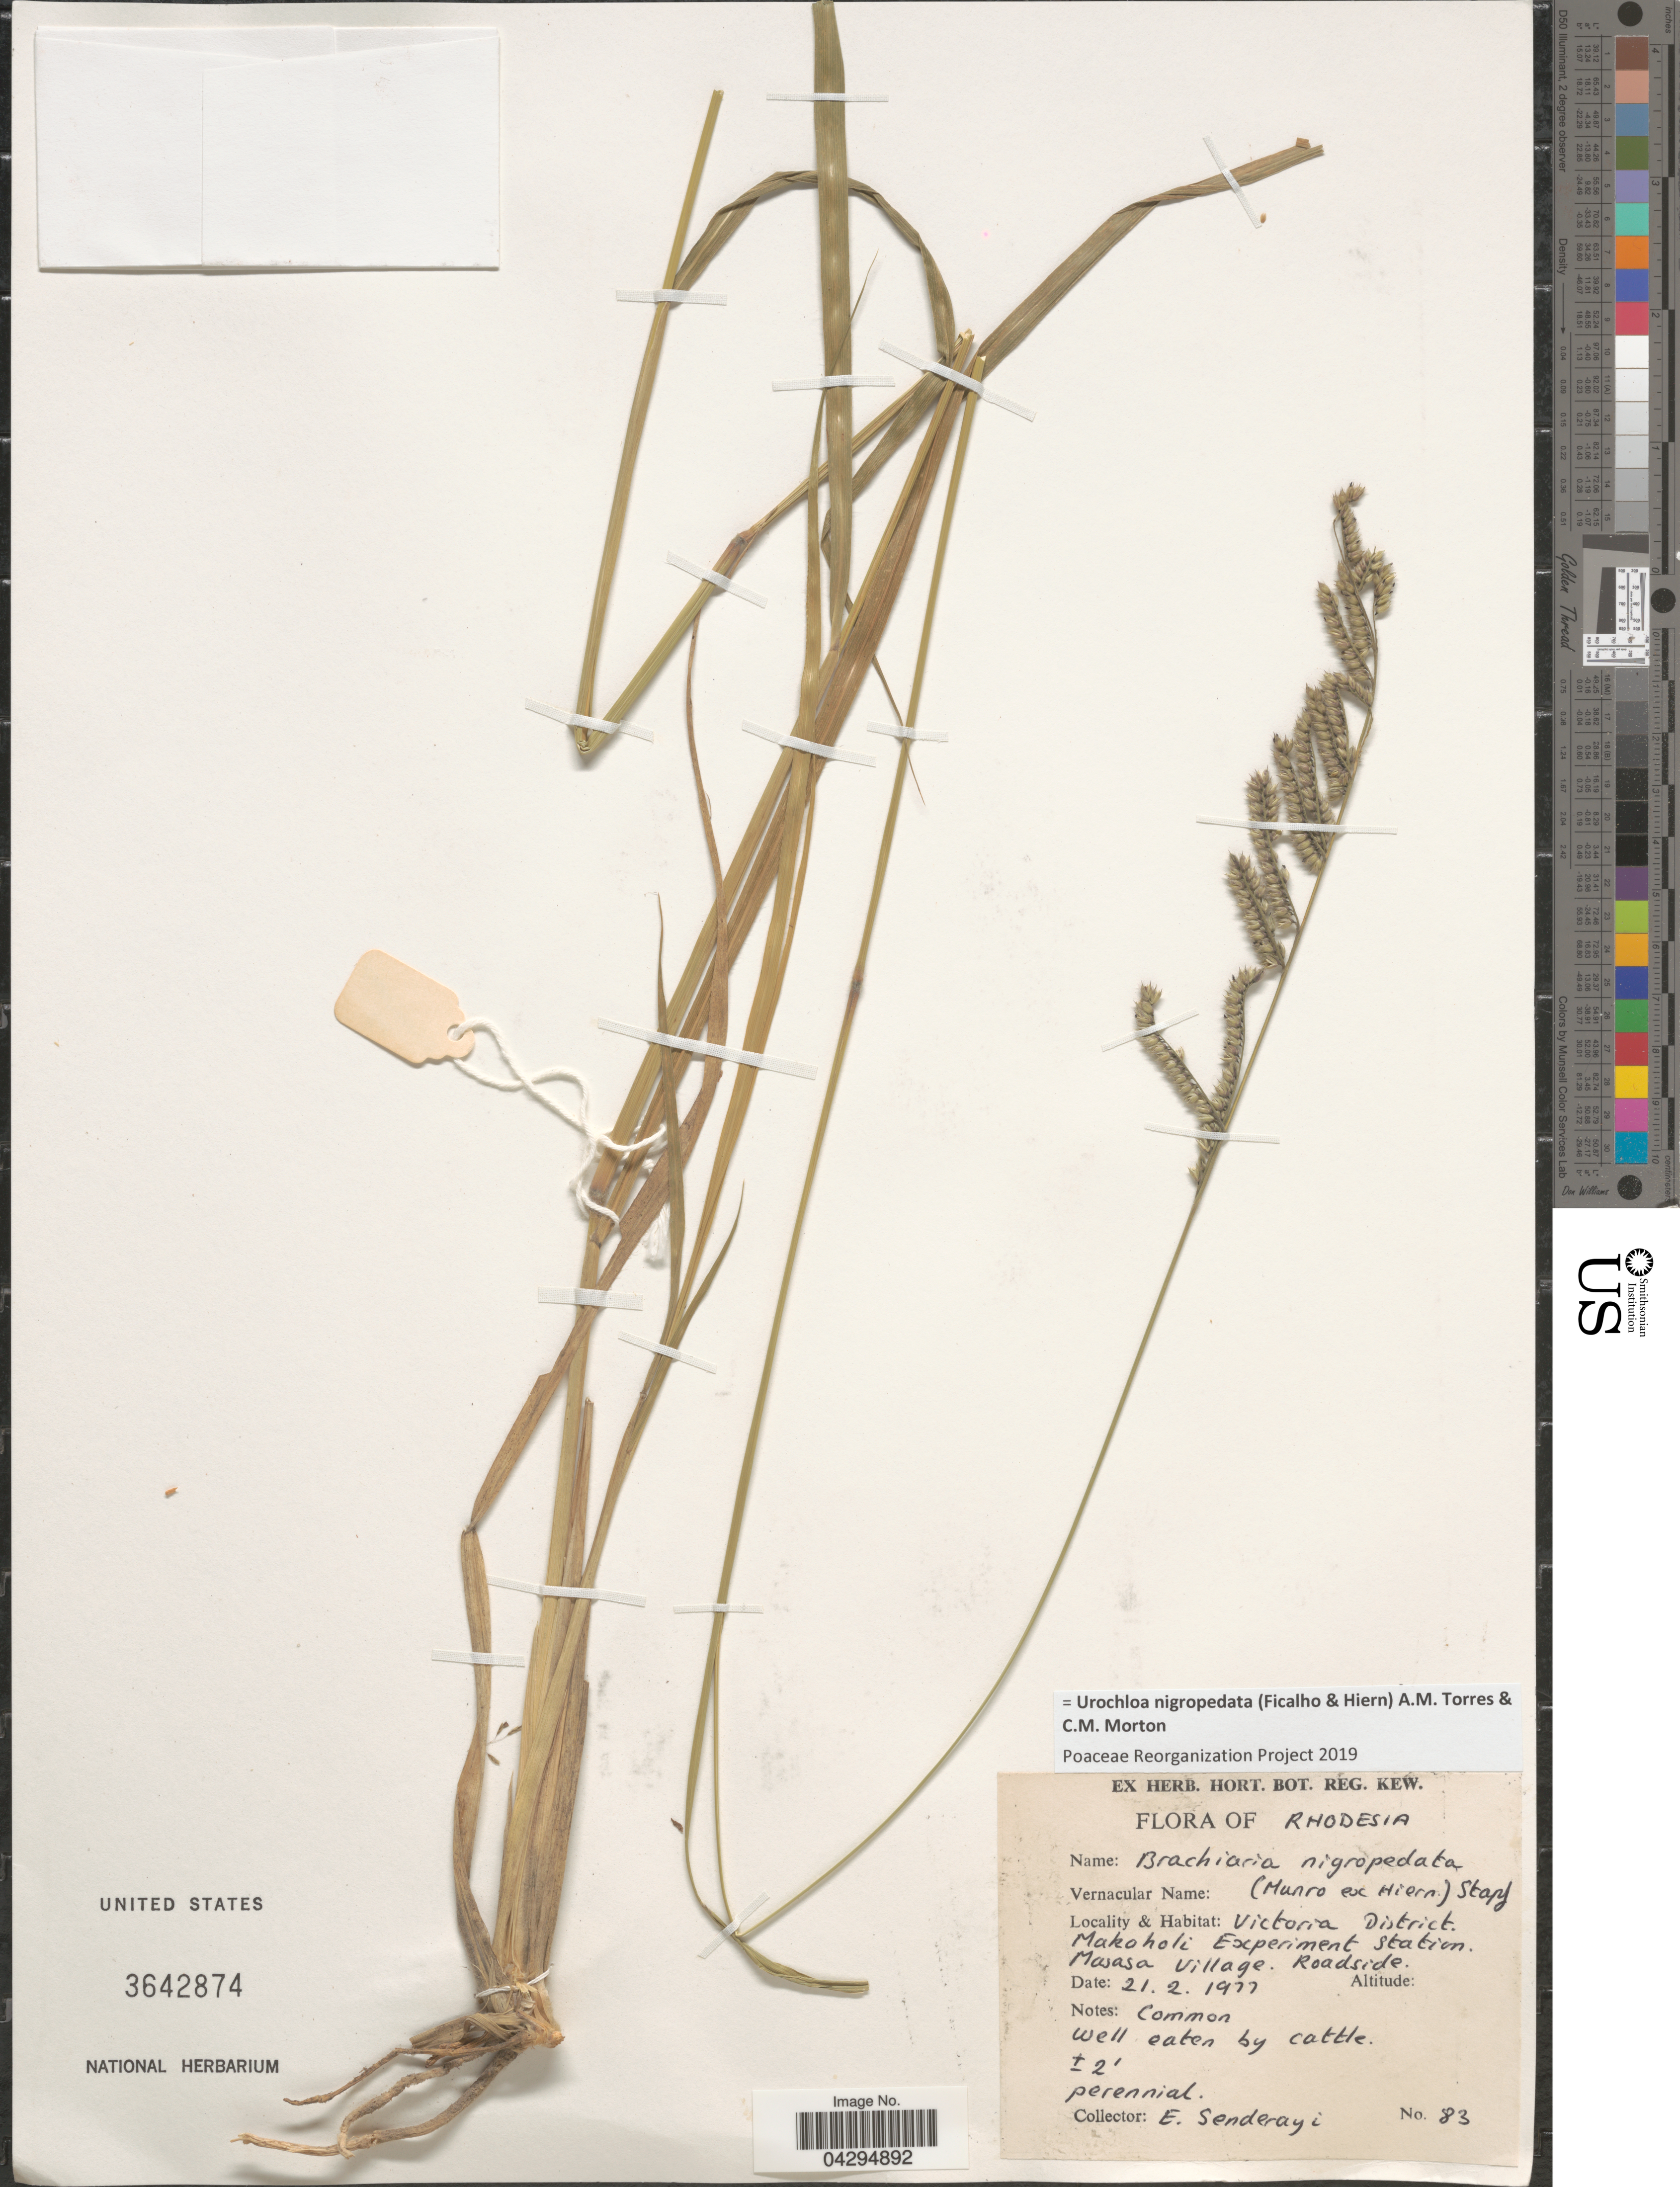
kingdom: Plantae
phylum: Tracheophyta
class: Liliopsida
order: Poales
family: Poaceae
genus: Urochloa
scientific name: Urochloa nigropedata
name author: (Ficalho & Hiern) A.M. Torres & C.M. Morton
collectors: E. Senderayi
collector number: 83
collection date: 1977-02-21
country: Zimbabwe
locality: Rhodesia. Victoria District. Makoholi Experiment Station. Masasa Village.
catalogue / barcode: US 3642874